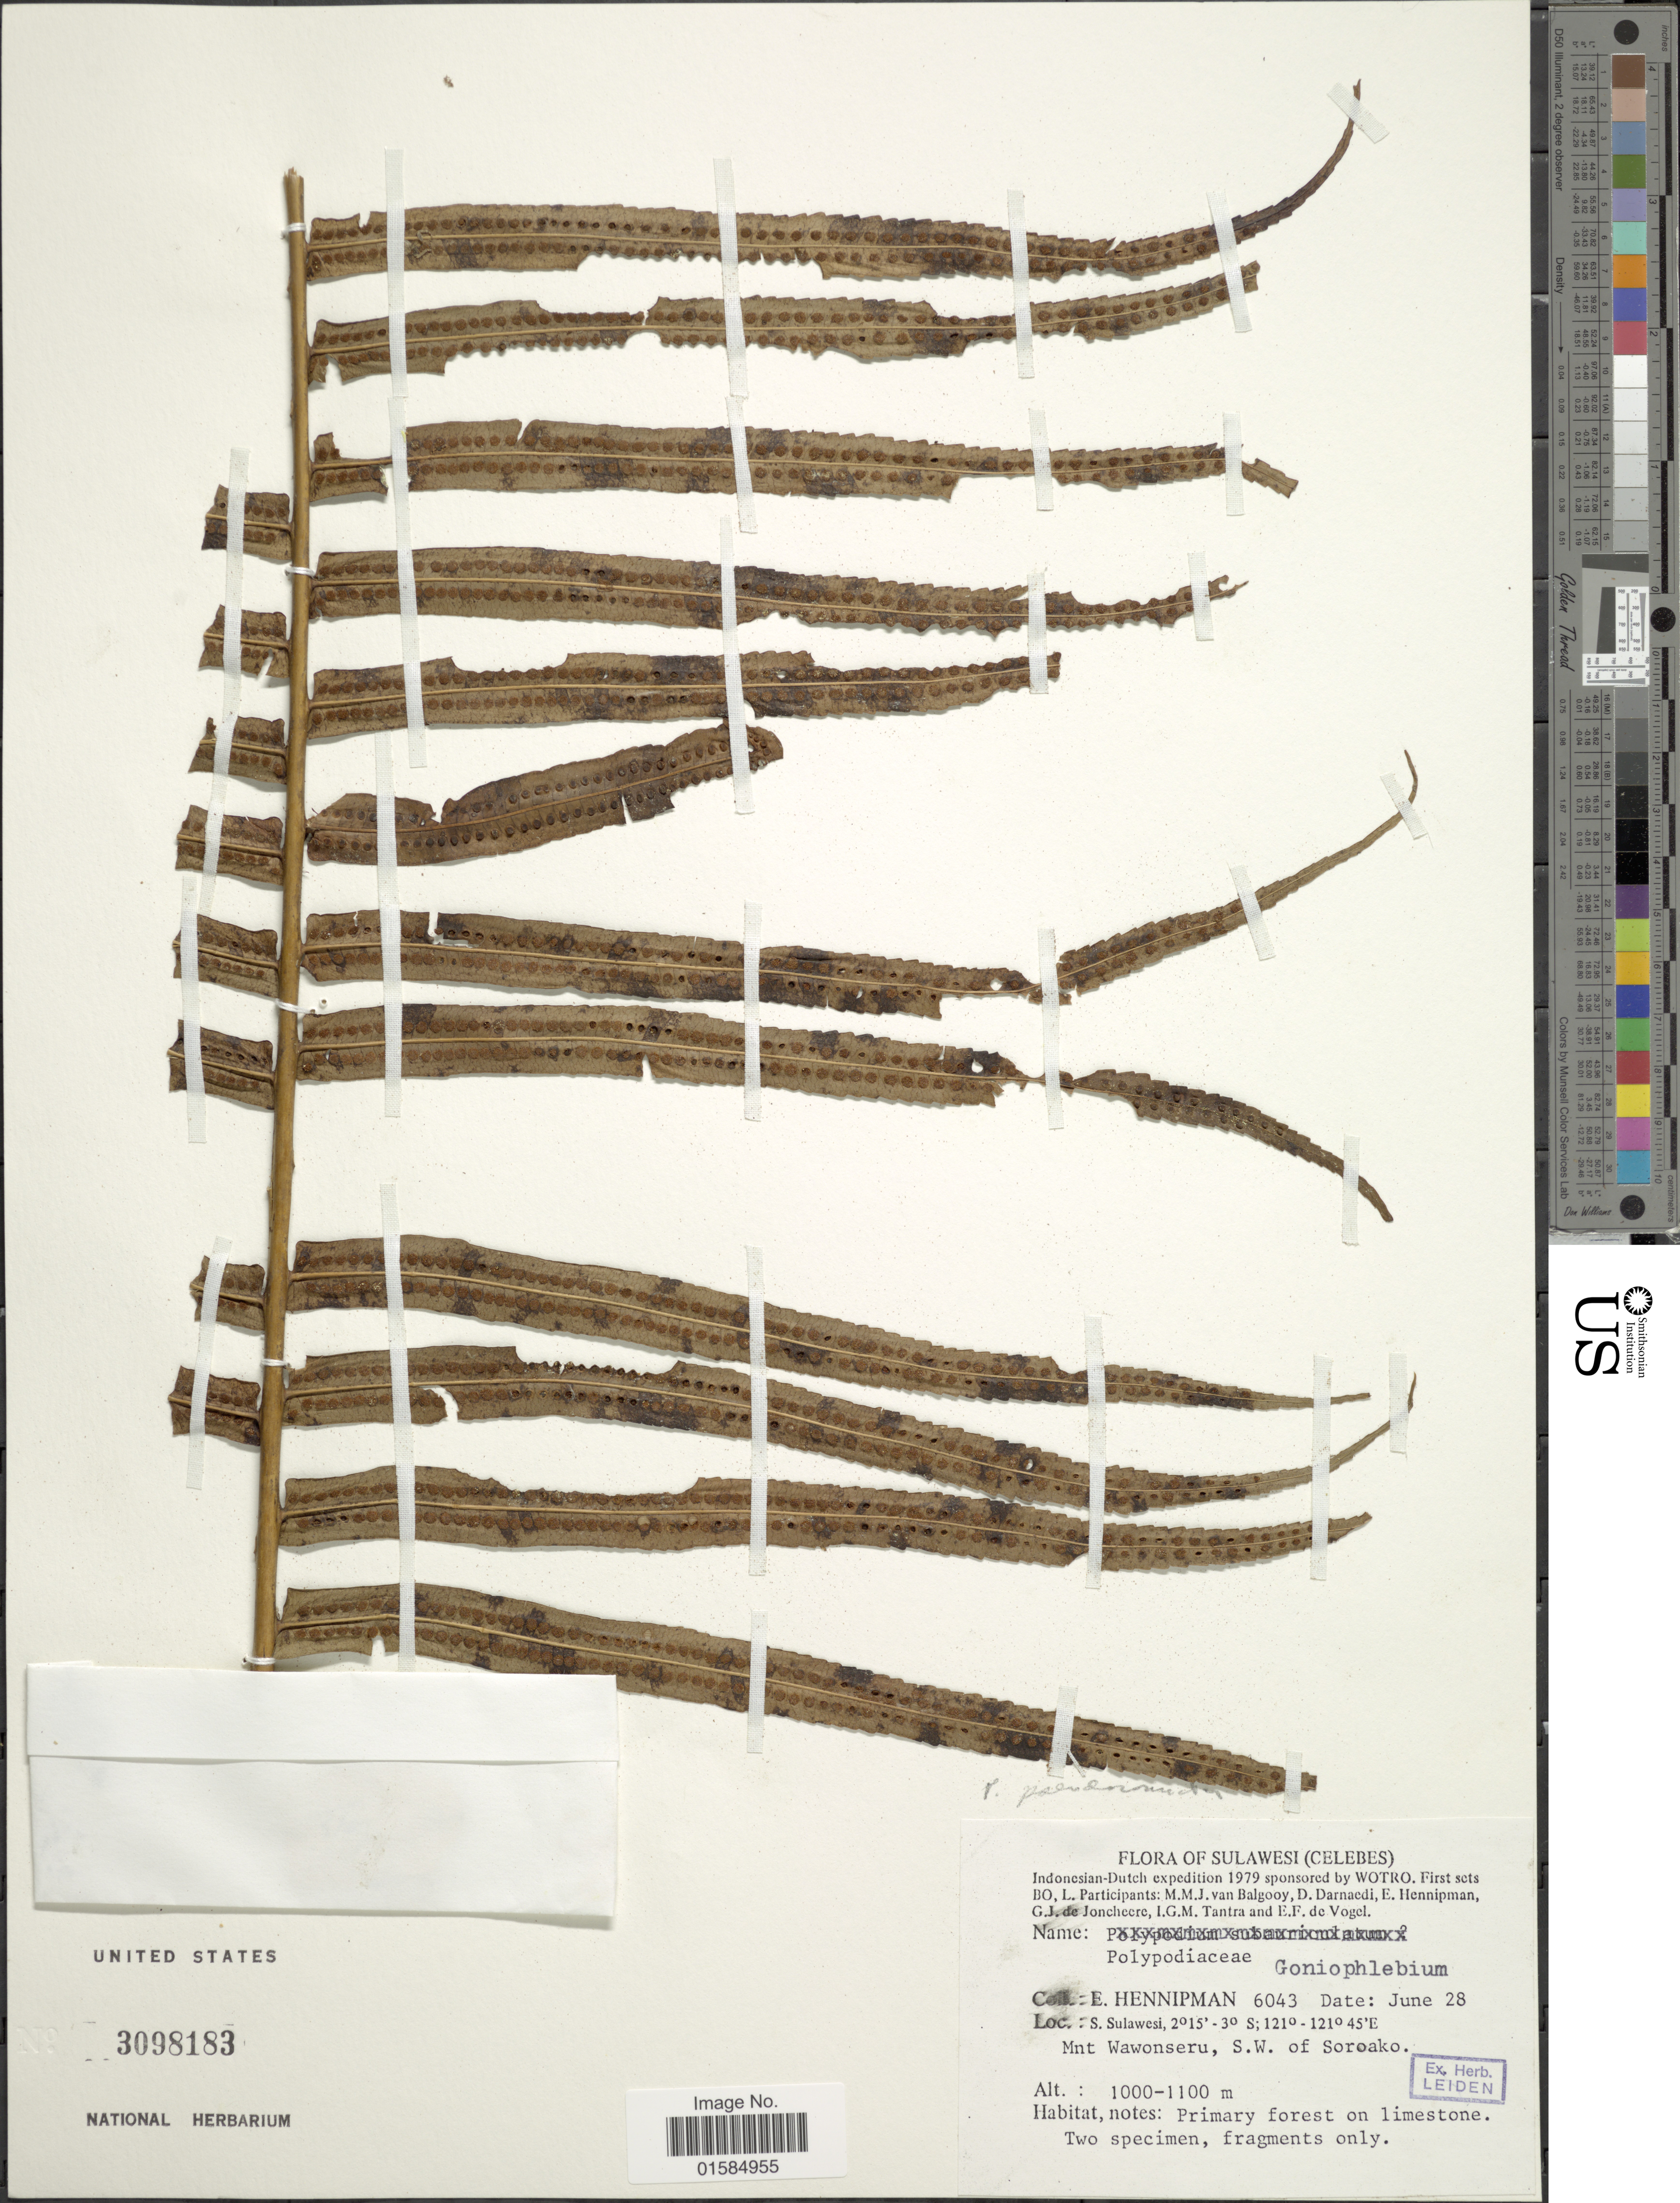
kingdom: Plantae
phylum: Tracheophyta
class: Polypodiopsida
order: Polypodiales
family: Polypodiaceae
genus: Goniophlebium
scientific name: Goniophlebium pseudoconnatum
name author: (Copel.) Copel.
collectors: E. Hennipman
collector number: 6043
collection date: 1979-06-28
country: Indonesia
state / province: Sulawesi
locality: Sulawesi (Celebes), S. Sulawesi, Mnt Wawonseru, SW of Soroako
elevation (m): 1000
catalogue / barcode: US 3098183